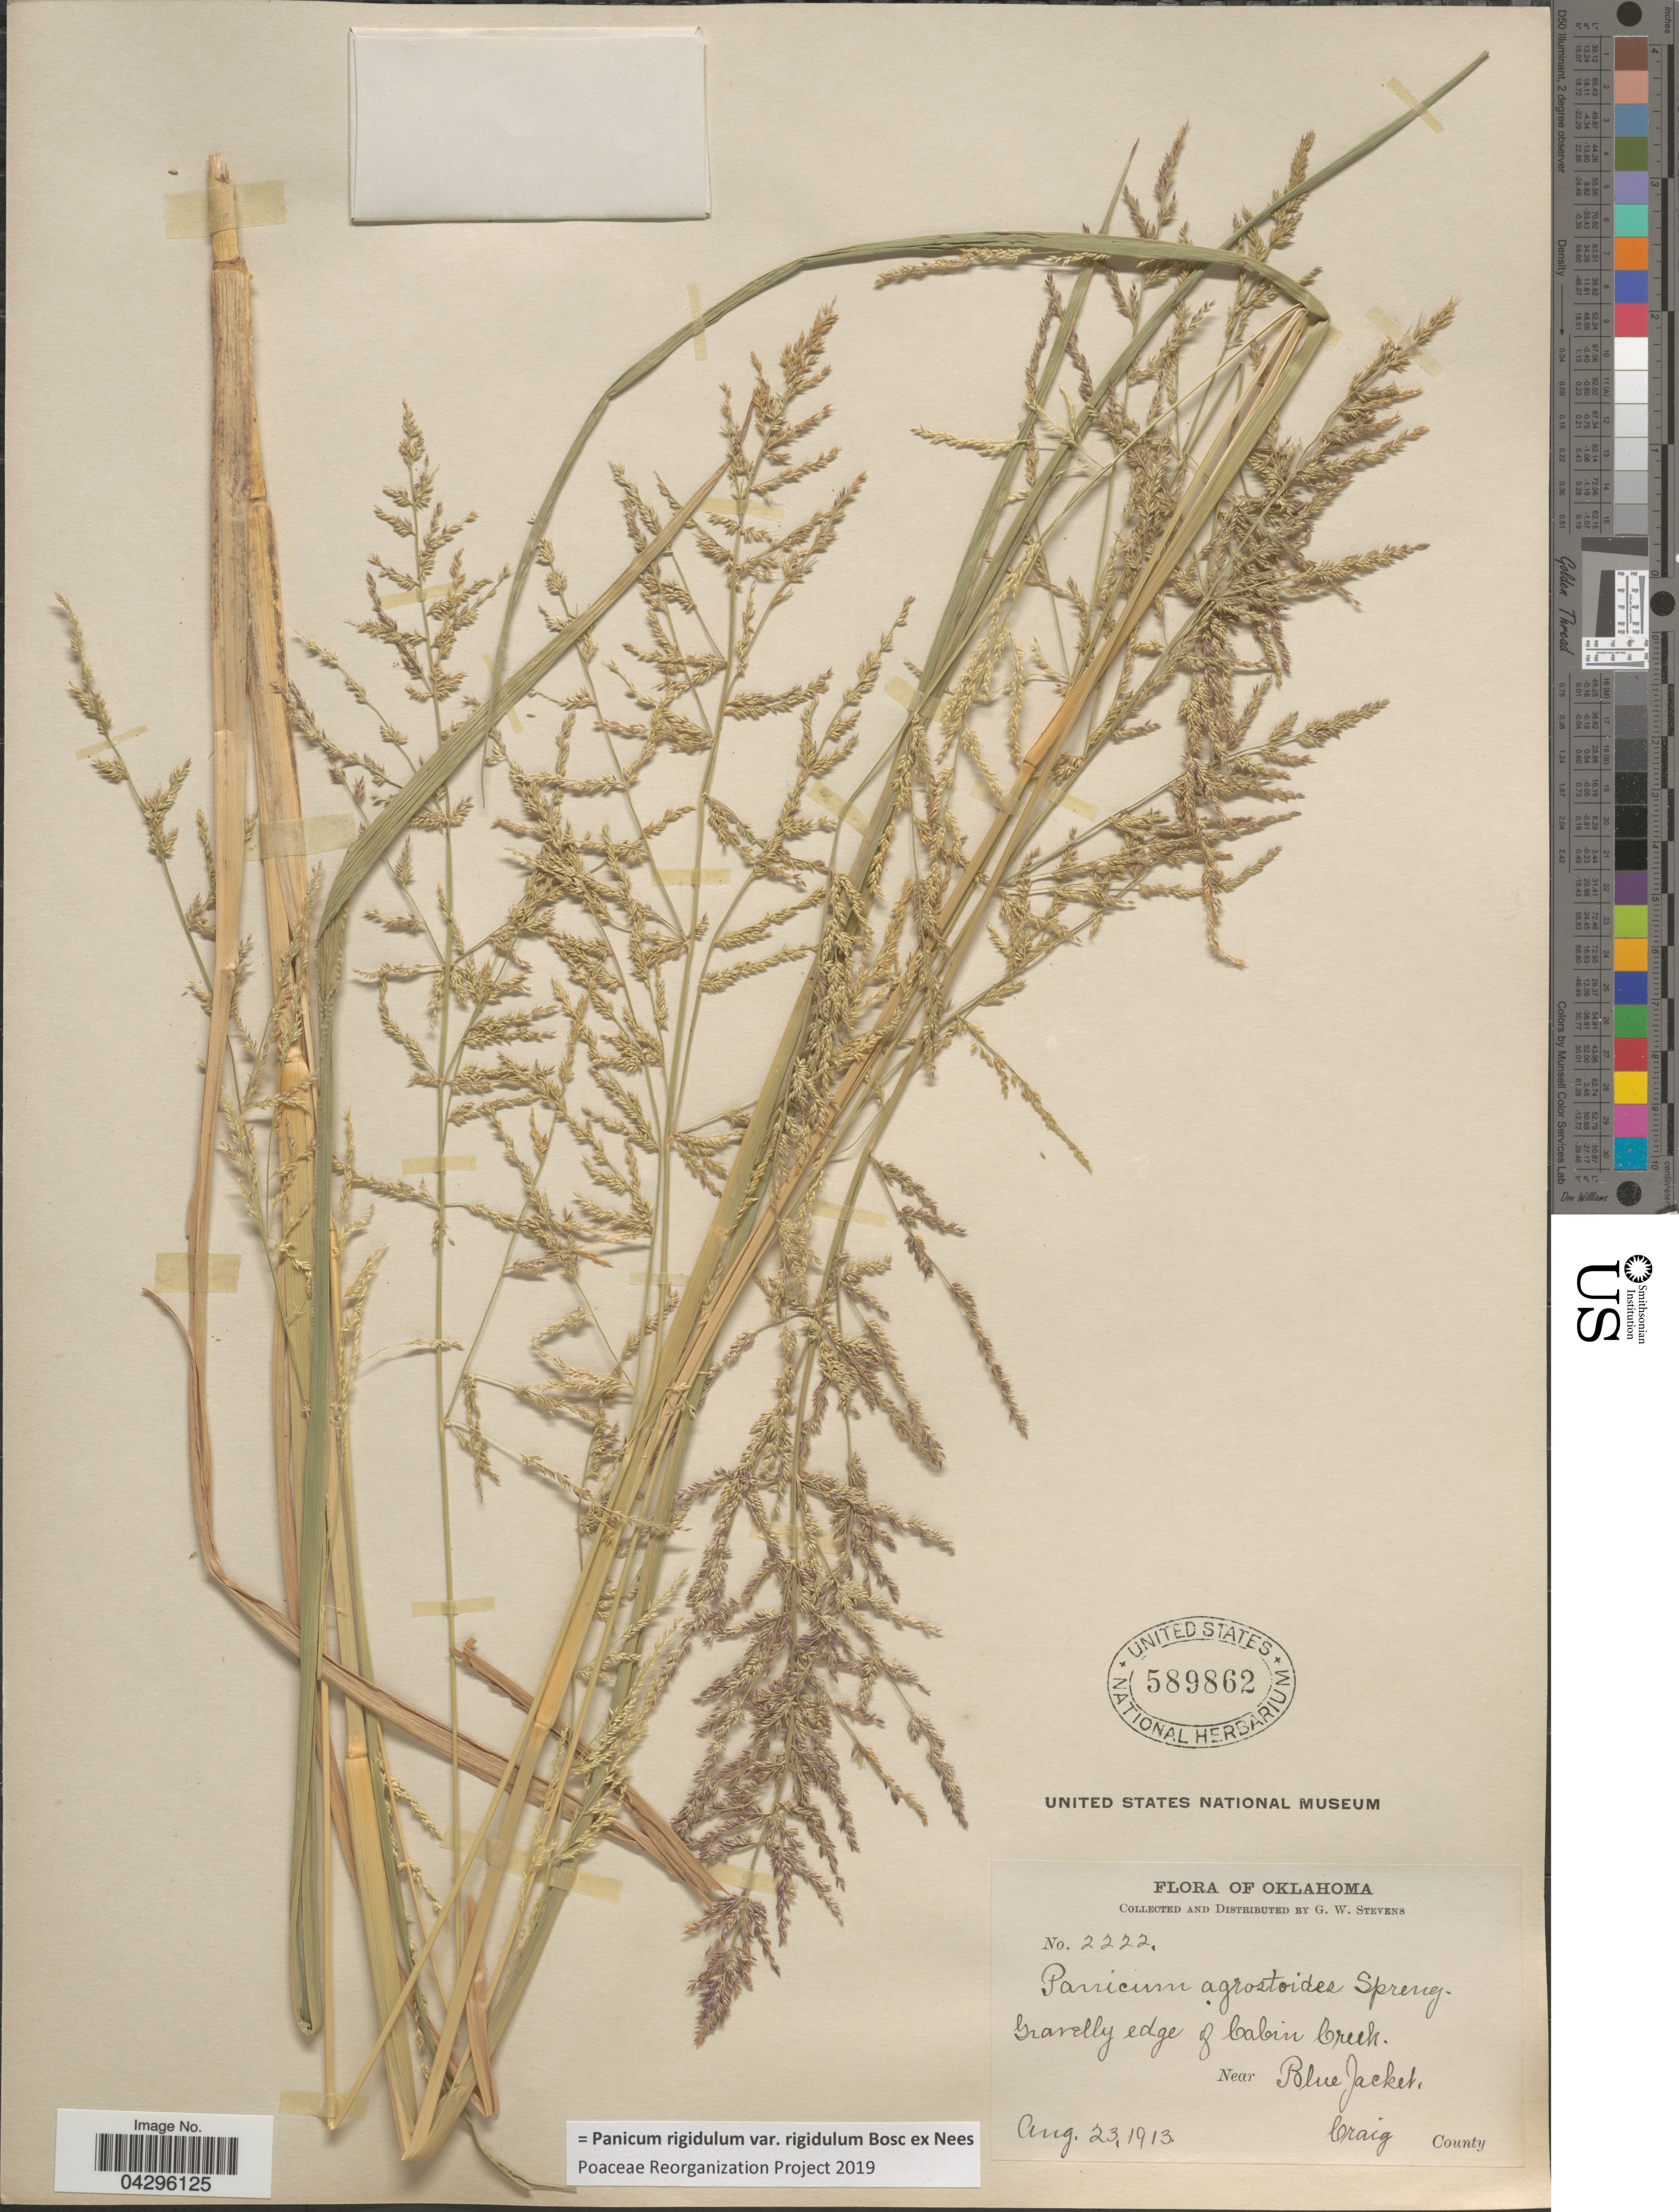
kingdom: Plantae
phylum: Tracheophyta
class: Liliopsida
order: Poales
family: Poaceae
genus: Panicum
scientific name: Panicum rigidulum var. rigidulum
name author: Bosc ex Nees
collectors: G. W. Stevens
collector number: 2222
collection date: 1913-08-23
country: United States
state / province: Oklahoma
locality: Gravelly edge of Cabin Creek. Near Blue Jacket, Craig County.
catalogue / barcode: US 589862